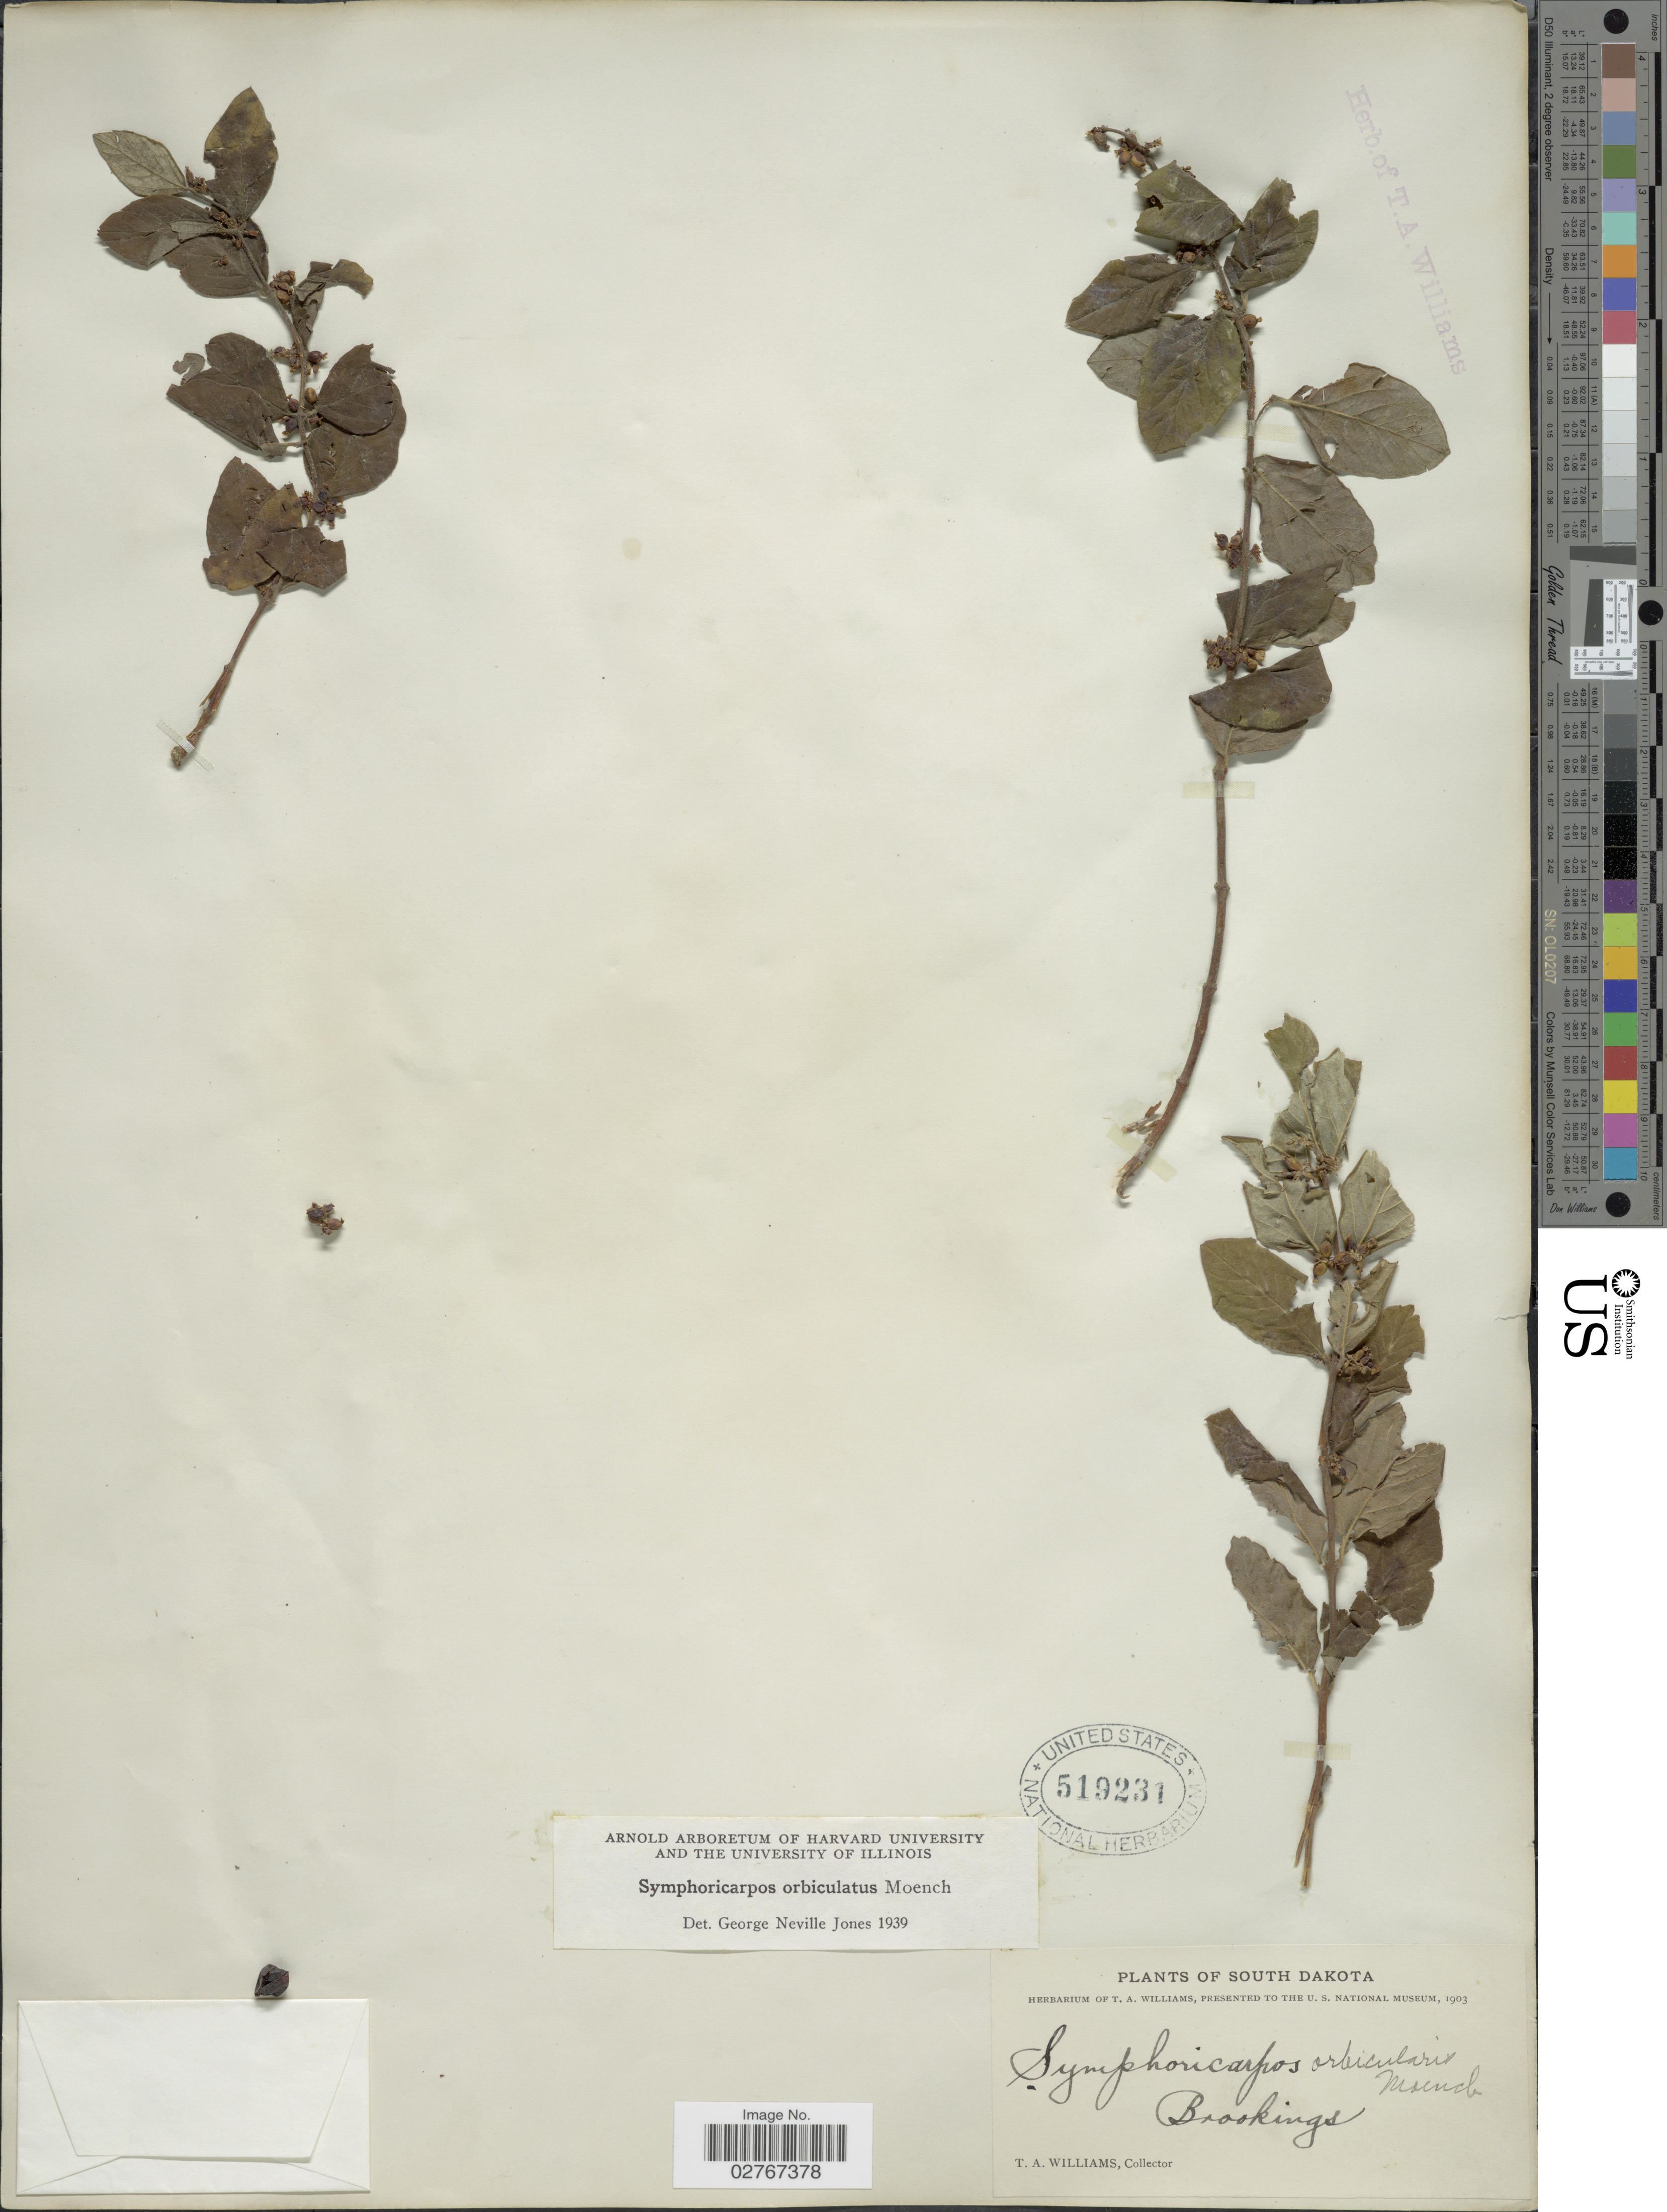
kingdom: Plantae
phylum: Tracheophyta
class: Magnoliopsida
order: Dipsacales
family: Caprifoliaceae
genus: Symphoricarpos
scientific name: Symphoricarpos orbiculatus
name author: Moench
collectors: T. A. Williams (herbarium)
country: United States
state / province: South Dakota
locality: Brookings.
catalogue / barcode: US 519231